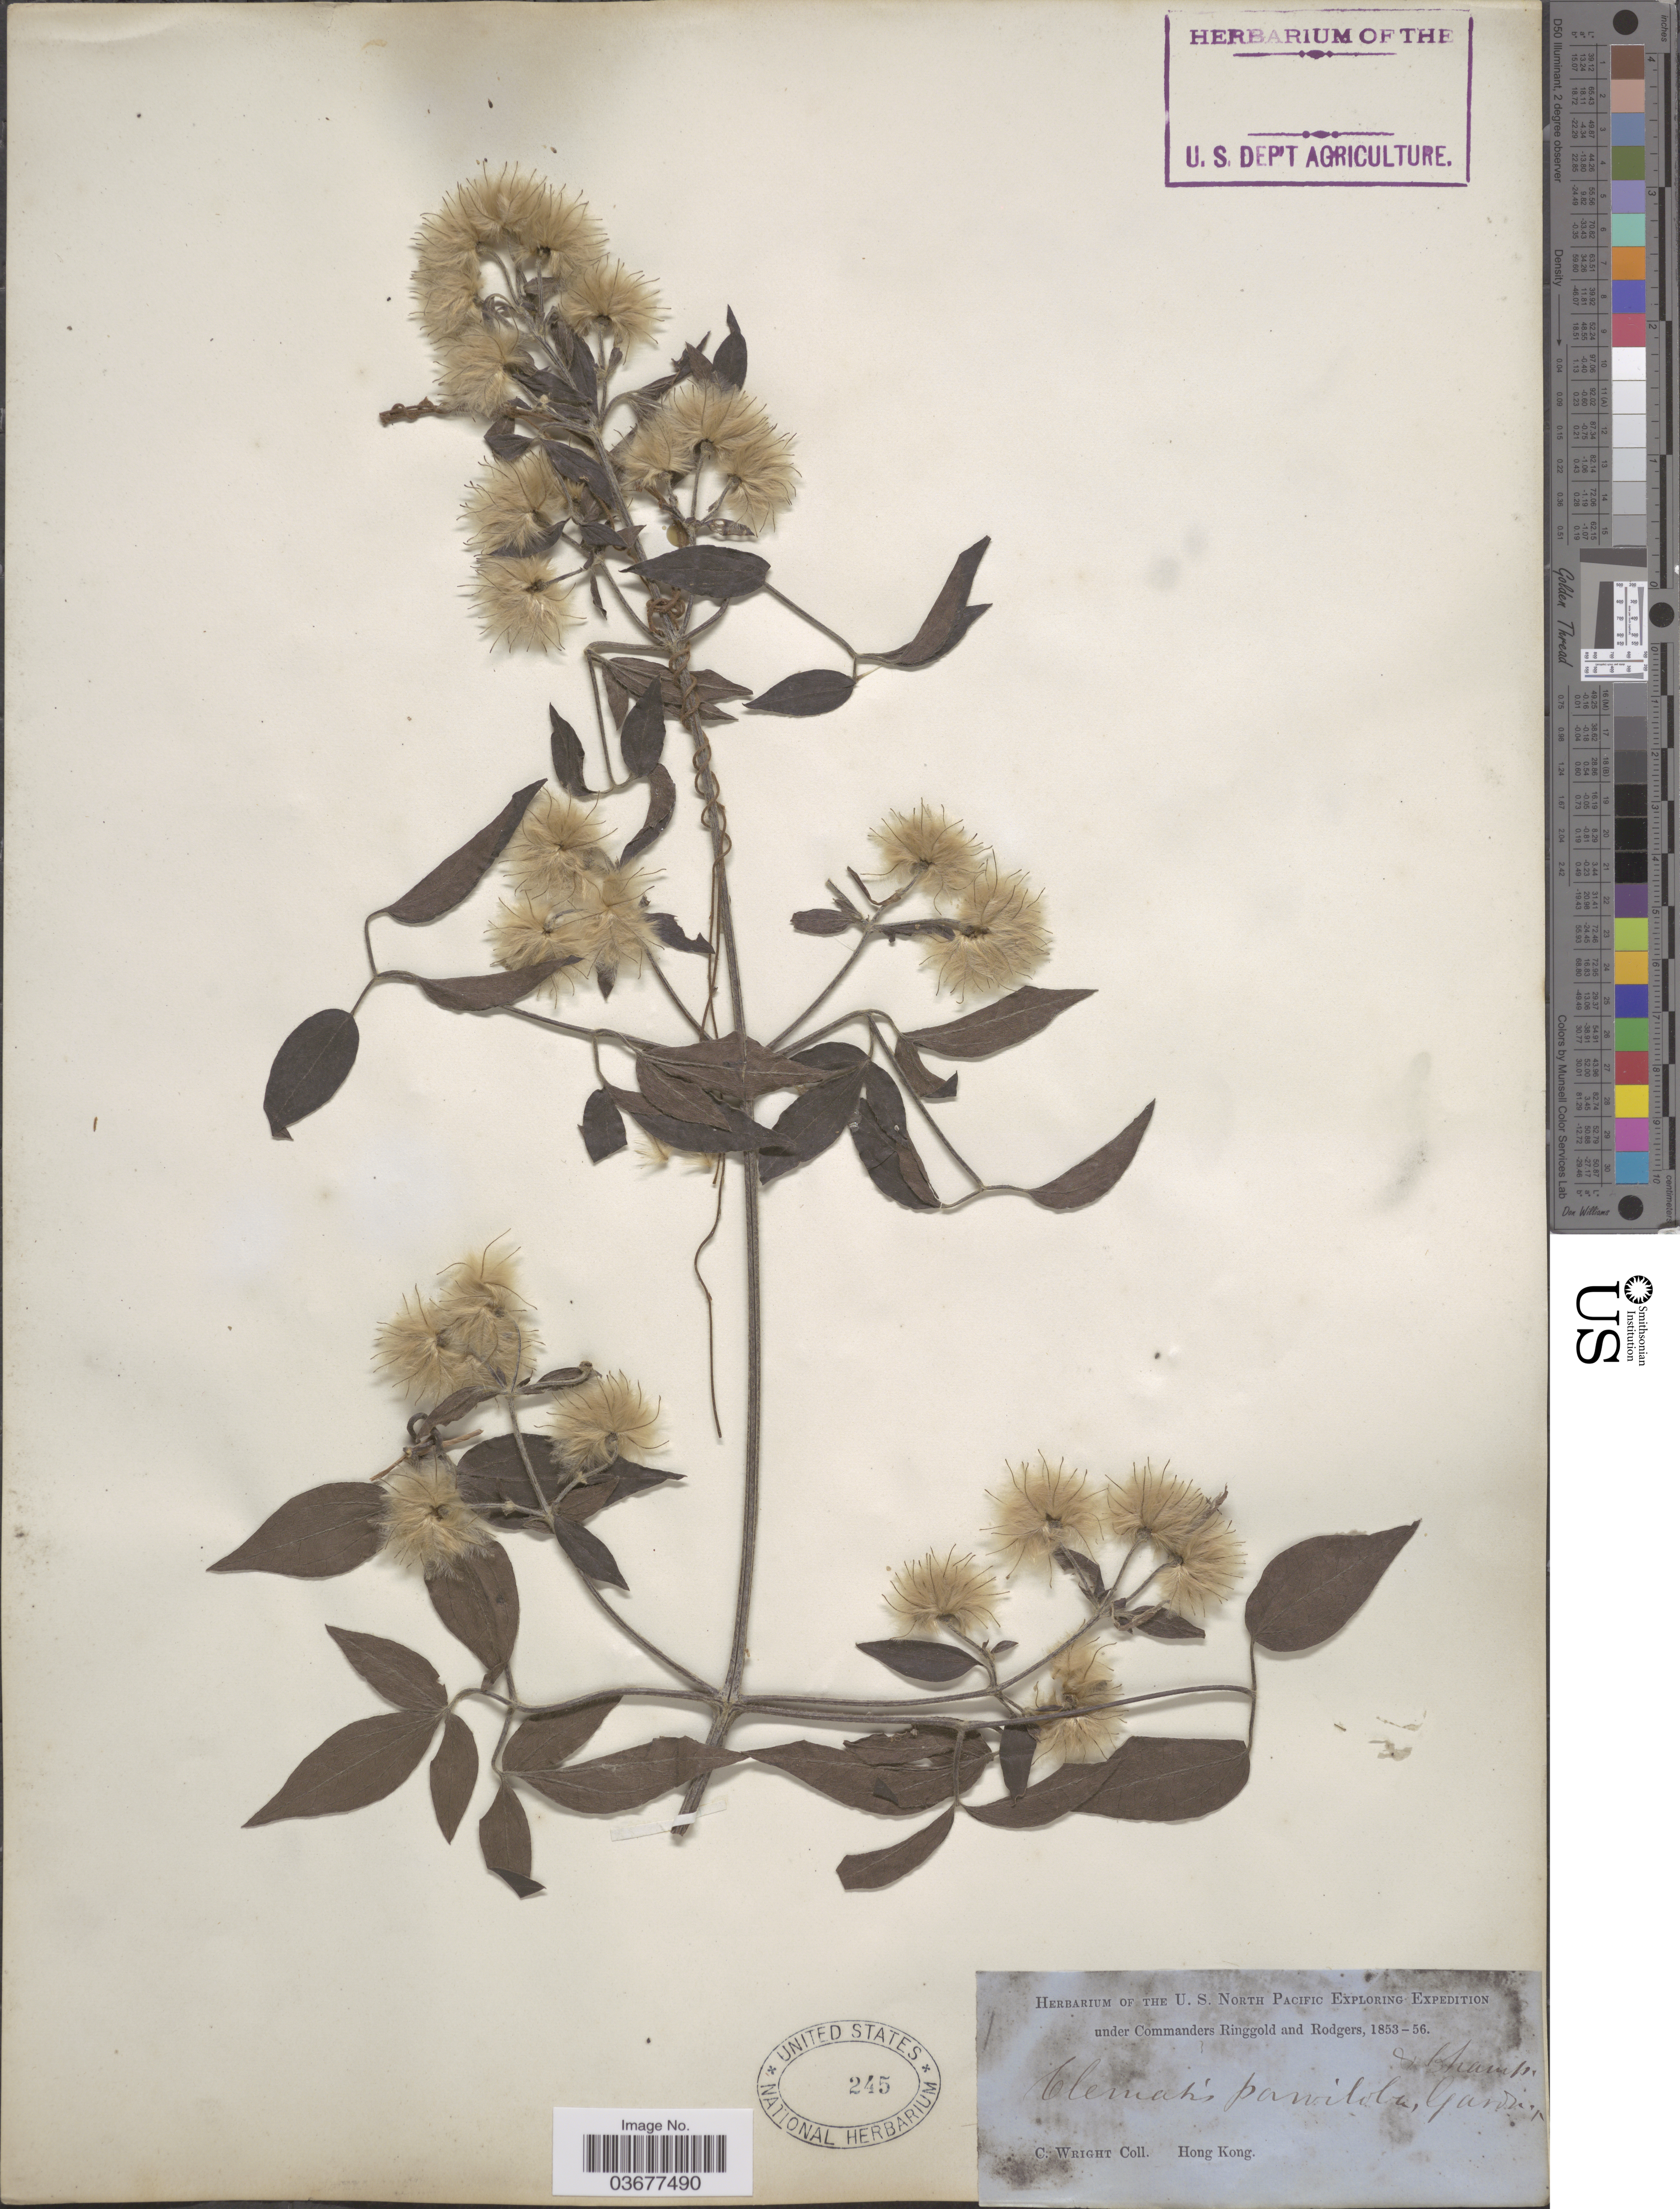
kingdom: Plantae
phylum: Tracheophyta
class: Magnoliopsida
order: Ranunculales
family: Ranunculaceae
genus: Clematis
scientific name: Clematis parviloba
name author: Gardner & Champ.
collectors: C. Wright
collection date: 1853/1856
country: China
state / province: Hong Kong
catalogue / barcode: US 245